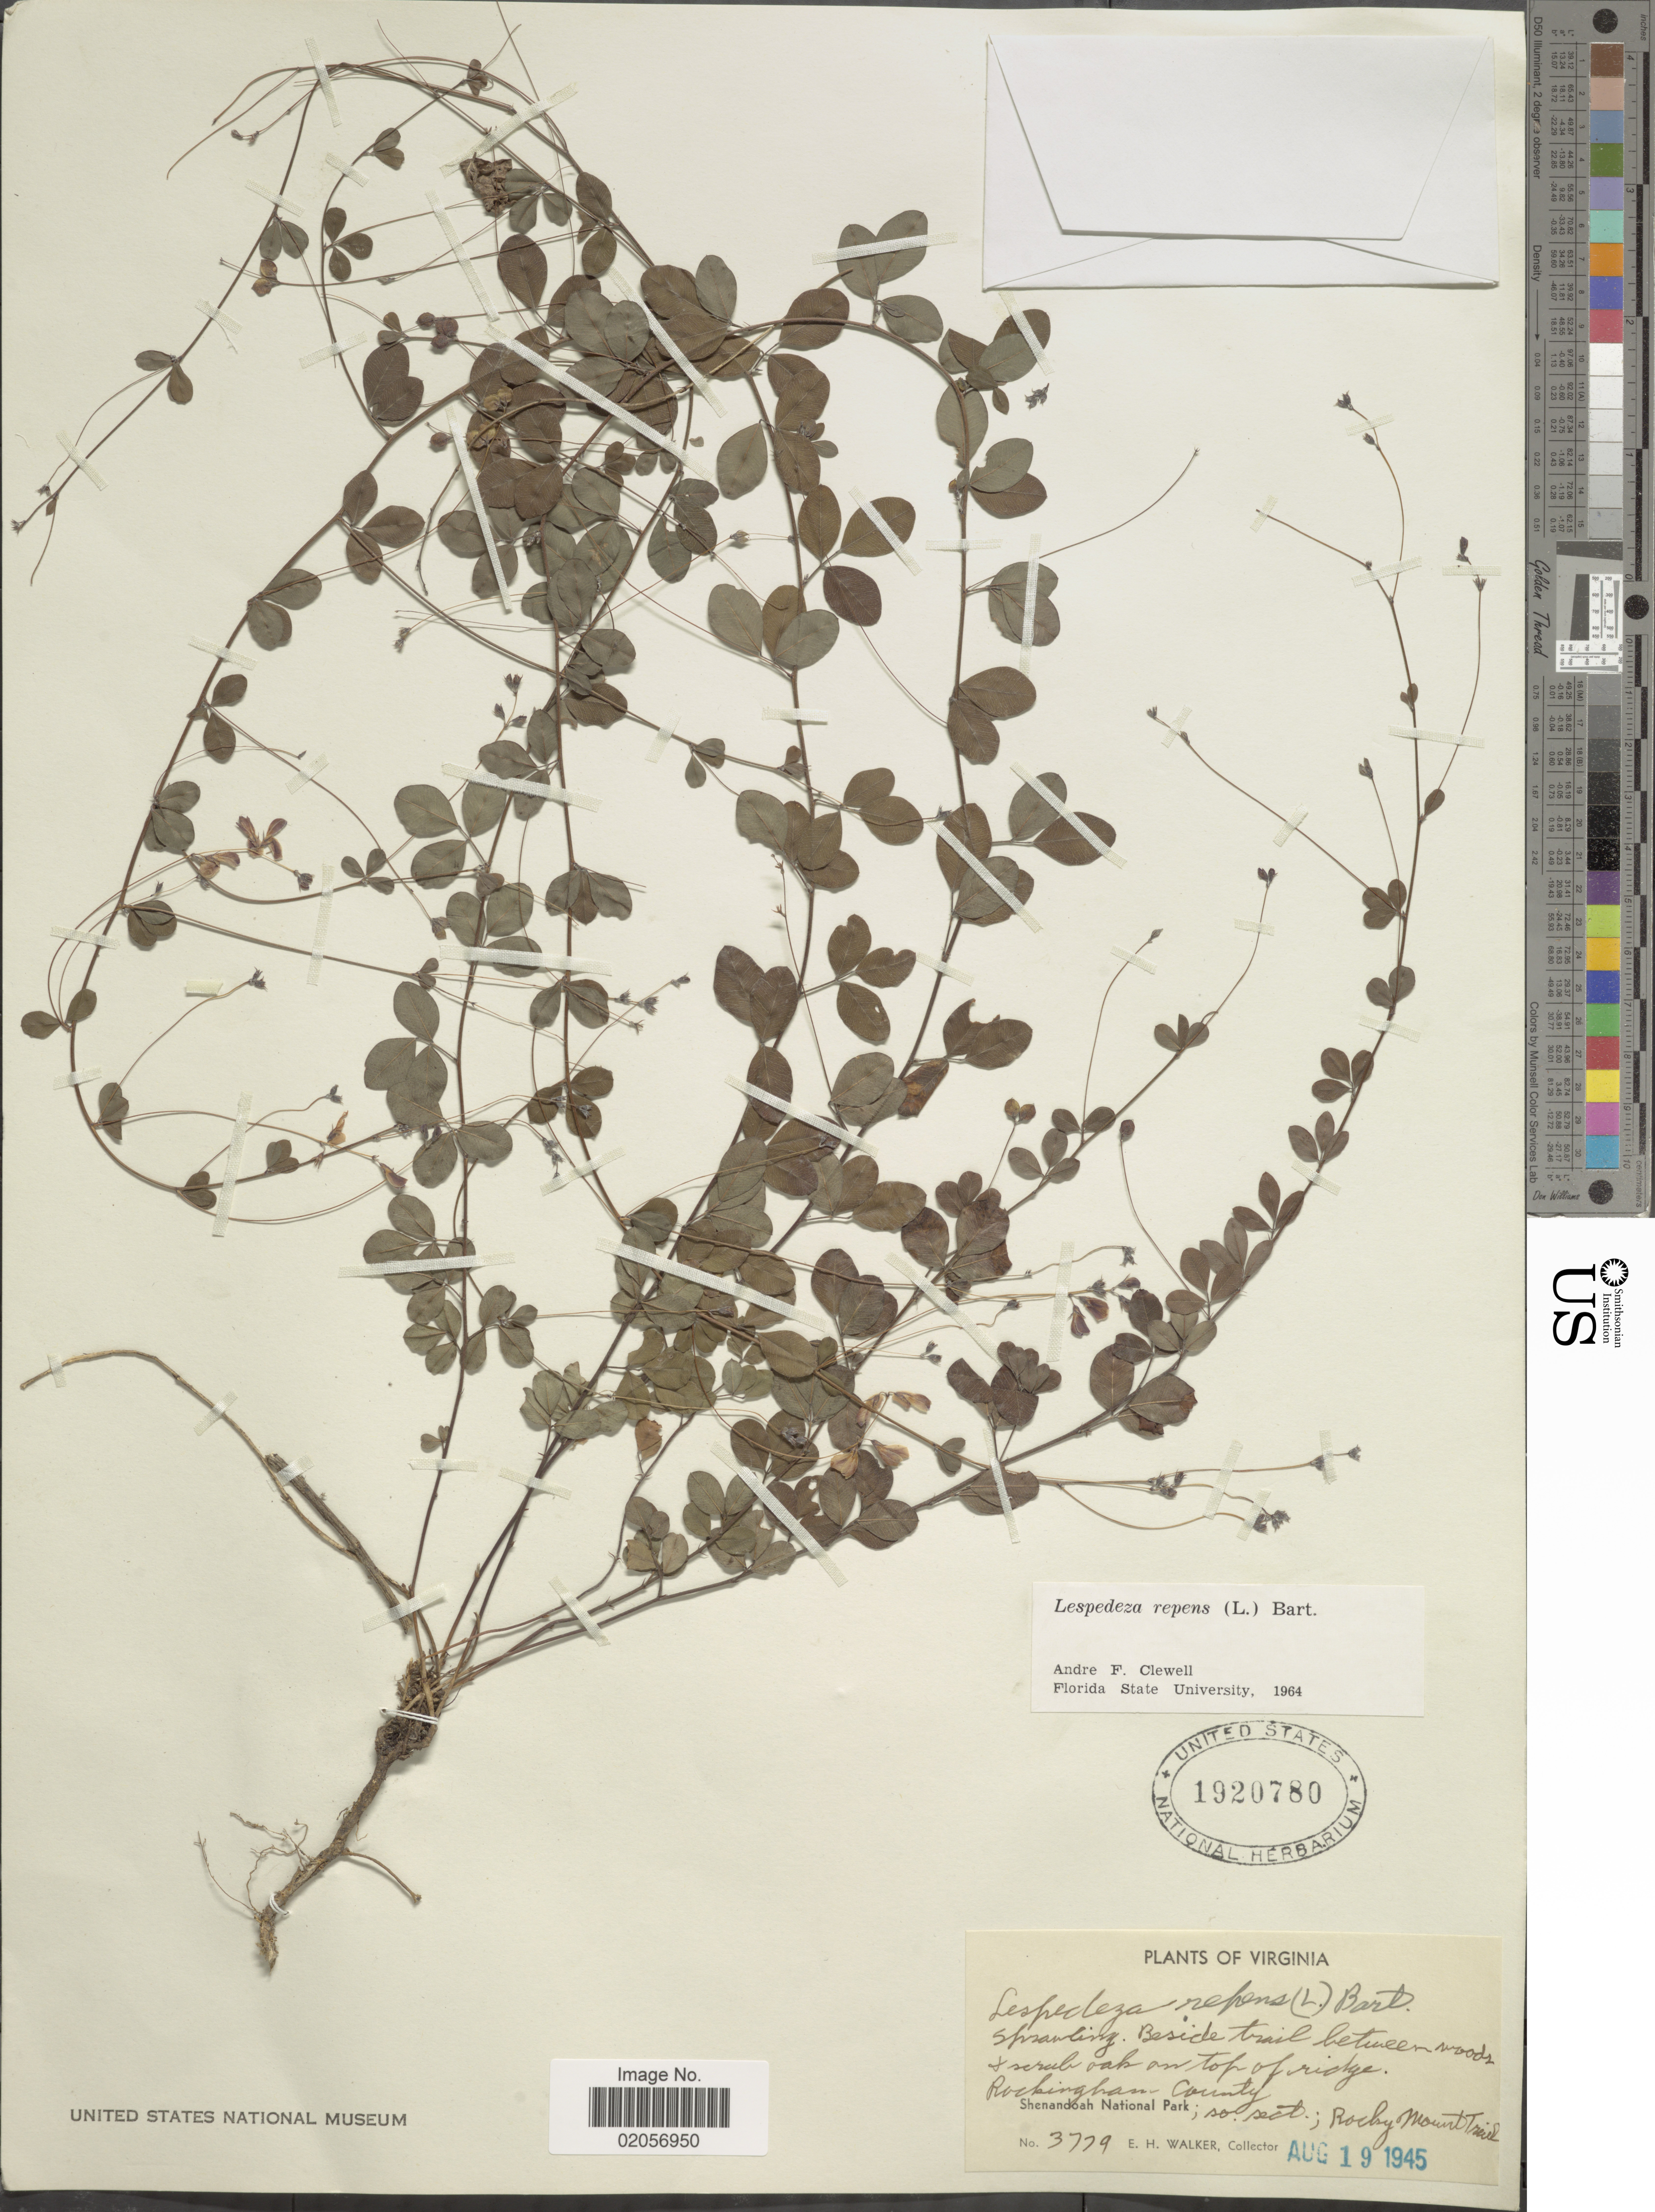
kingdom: Plantae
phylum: Tracheophyta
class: Magnoliopsida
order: Fabales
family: Fabaceae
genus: Lespedeza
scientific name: Lespedeza repens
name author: (L.) W.P.C. Barton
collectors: E. H. Walker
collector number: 3779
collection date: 1945-08-19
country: United States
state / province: Virginia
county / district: Rockingham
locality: Shenandoah National Park; so. sect.; Rocky Mount Trail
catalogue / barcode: US 1920780